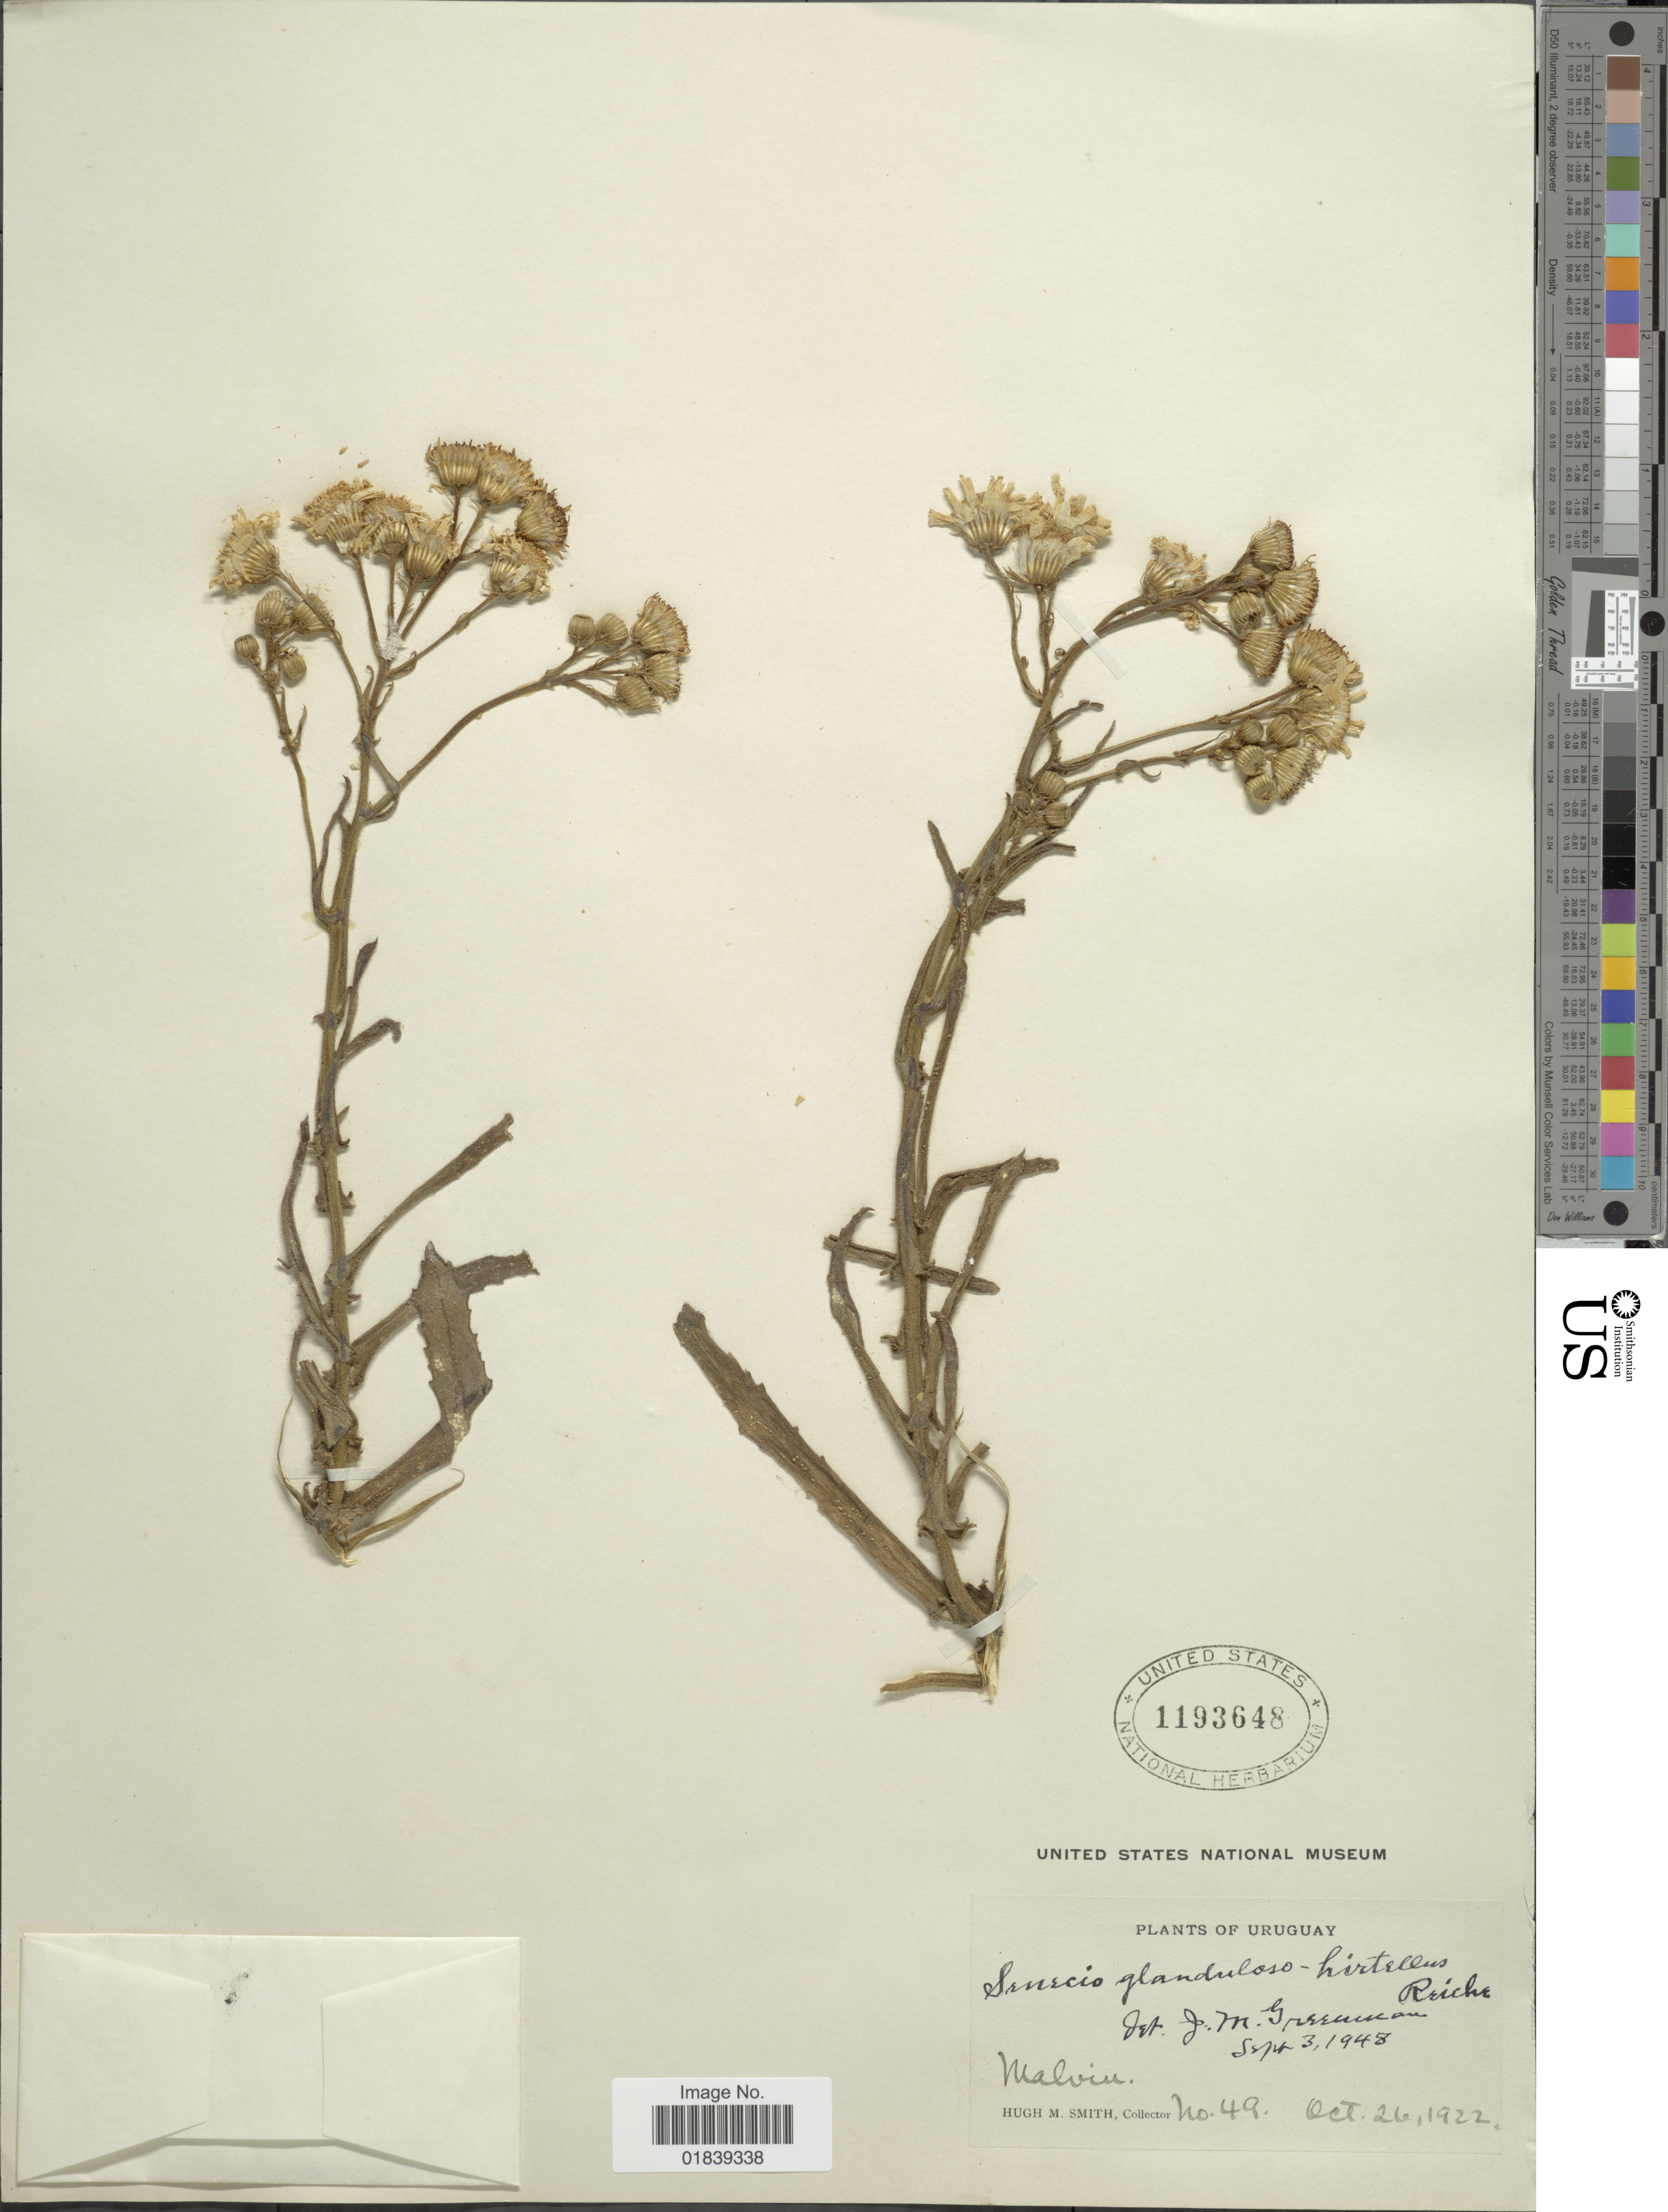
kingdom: Plantae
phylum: Tracheophyta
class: Magnoliopsida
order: Asterales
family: Asteraceae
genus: Senecio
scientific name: Senecio coquimbensis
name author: Phil.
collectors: H. M. Smith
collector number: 49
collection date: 1922-10-26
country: Uruguay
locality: Malvin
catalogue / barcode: US 1193648